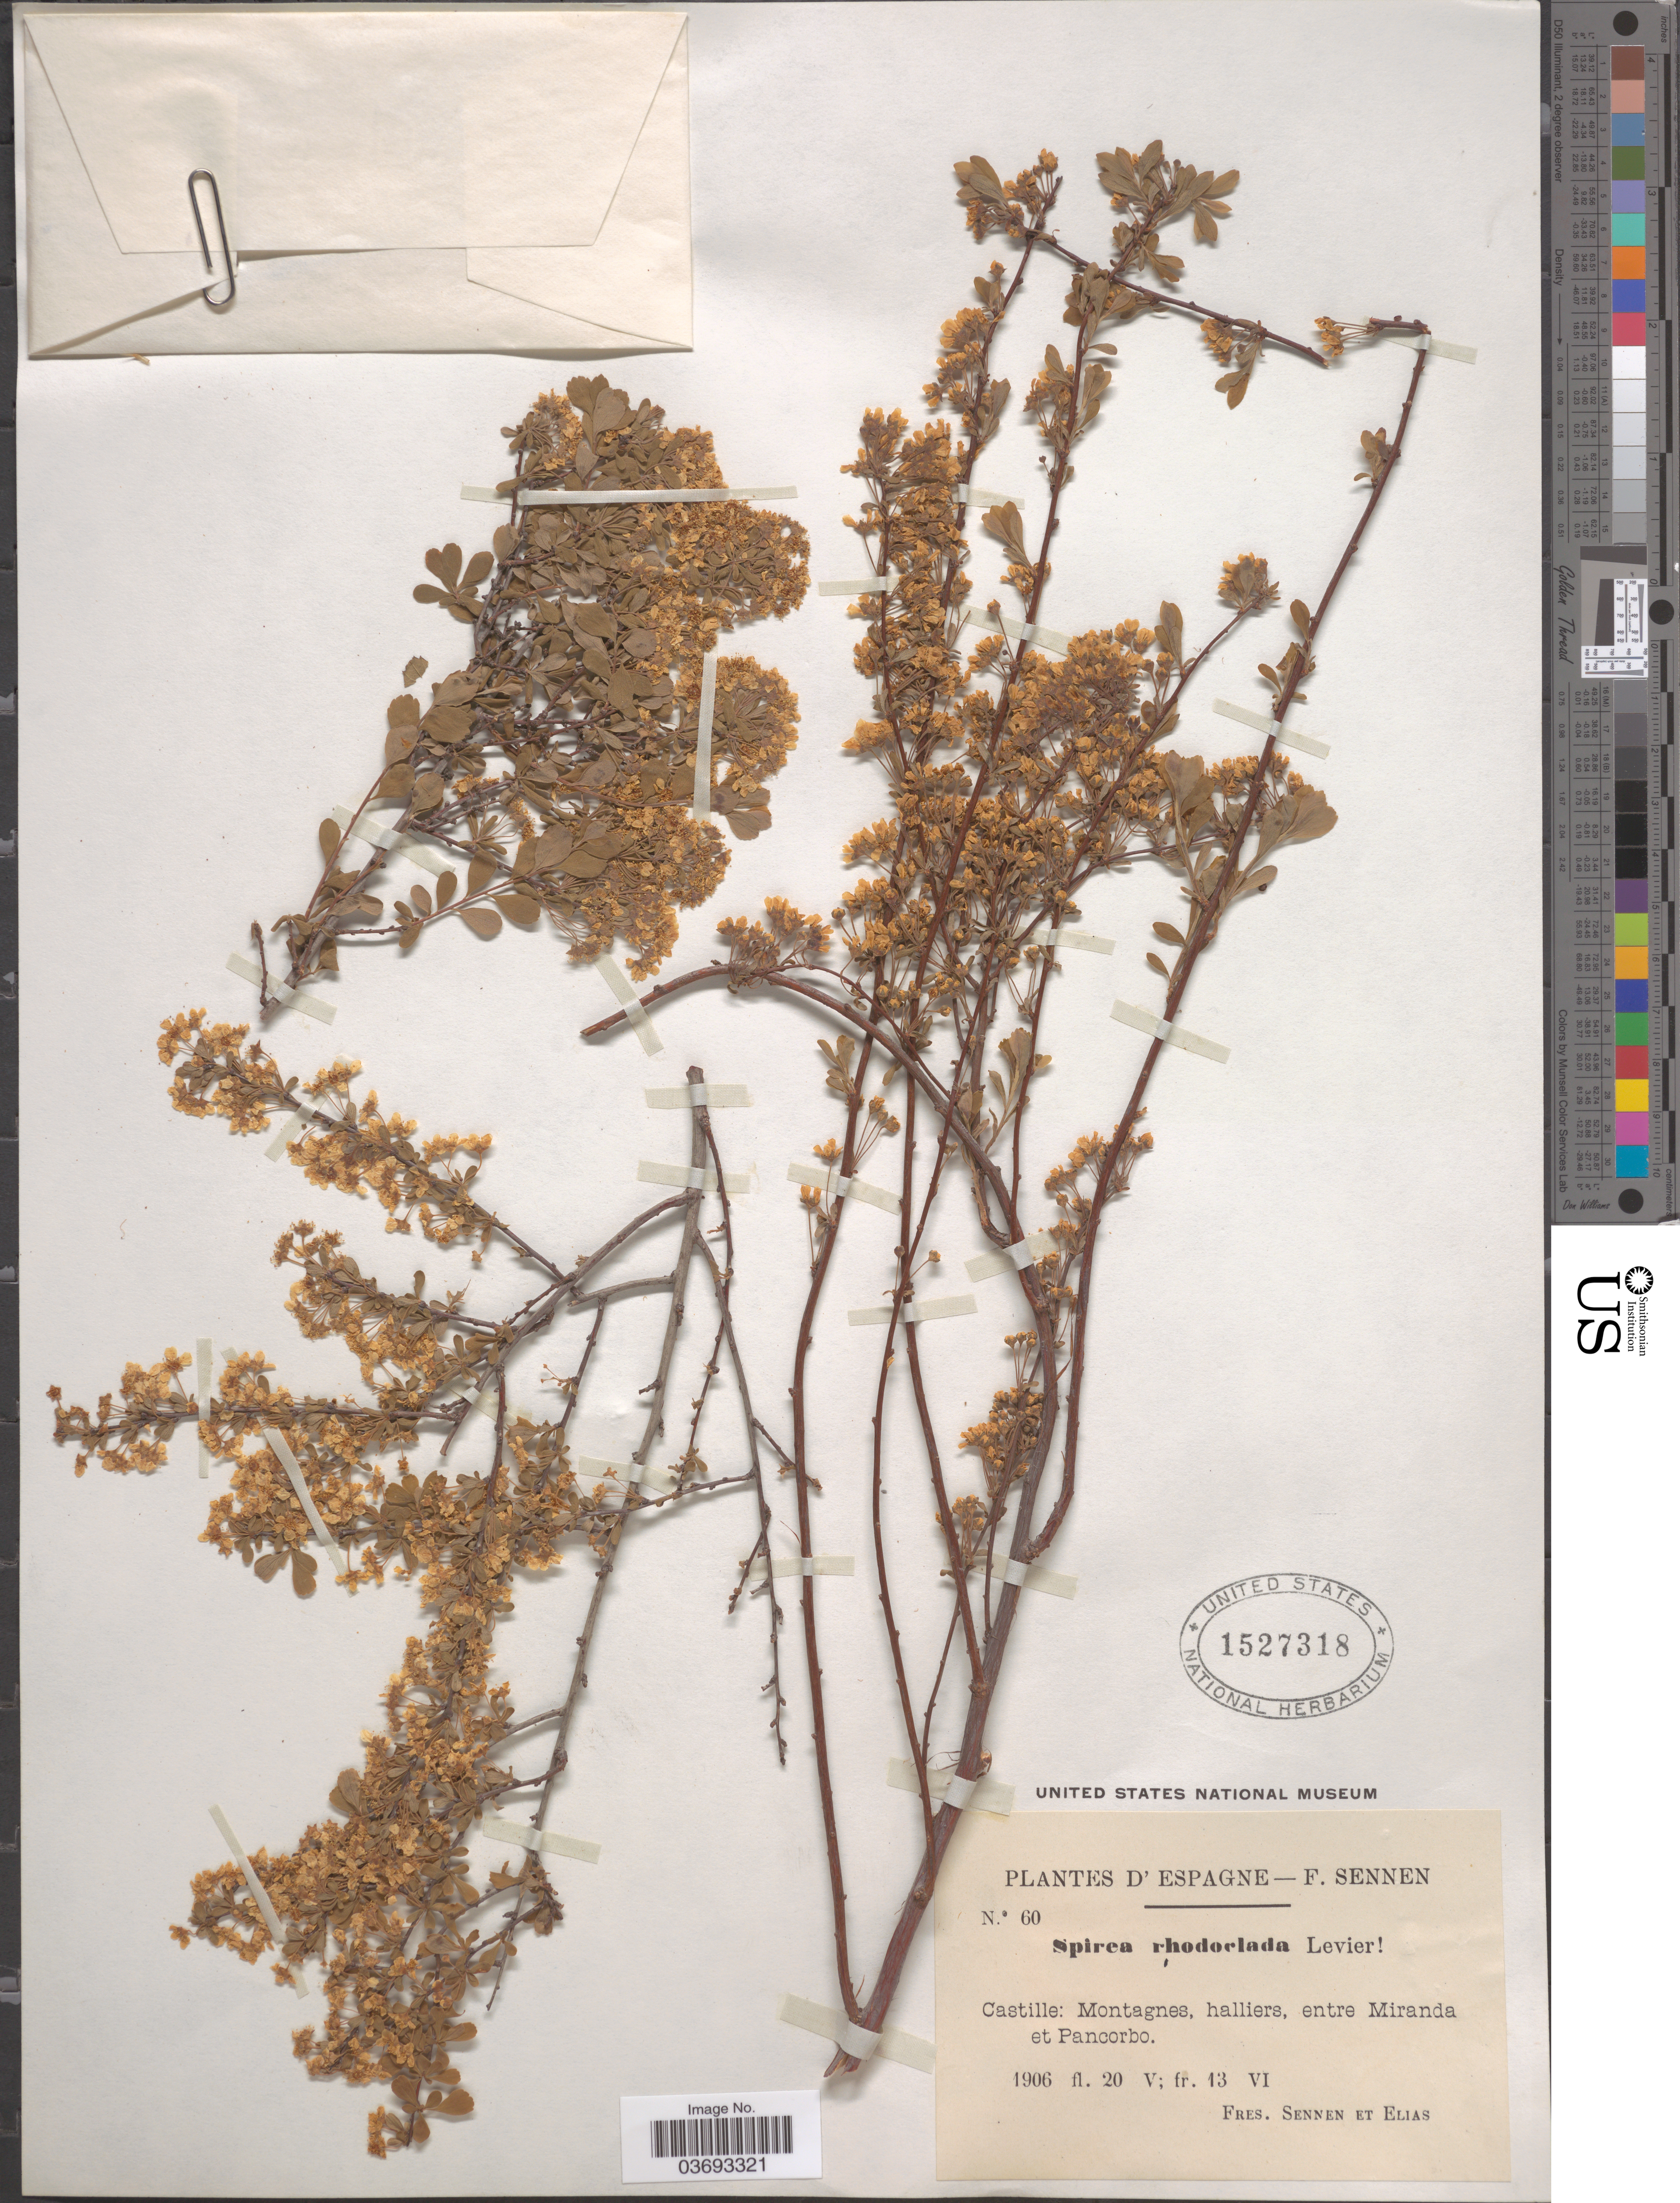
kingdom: Plantae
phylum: Tracheophyta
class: Magnoliopsida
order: Rosales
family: Rosaceae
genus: Spiraea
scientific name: Spiraea rhodoclada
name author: Leresche & Levier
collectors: E. Sennen & Bro. Elias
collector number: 60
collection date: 1906-05-20/1906-06-13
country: Spain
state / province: Castilla y León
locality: Espagne. Castille: Montagnes, halliers, entre Miranda et Pancorbo.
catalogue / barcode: US 1527318